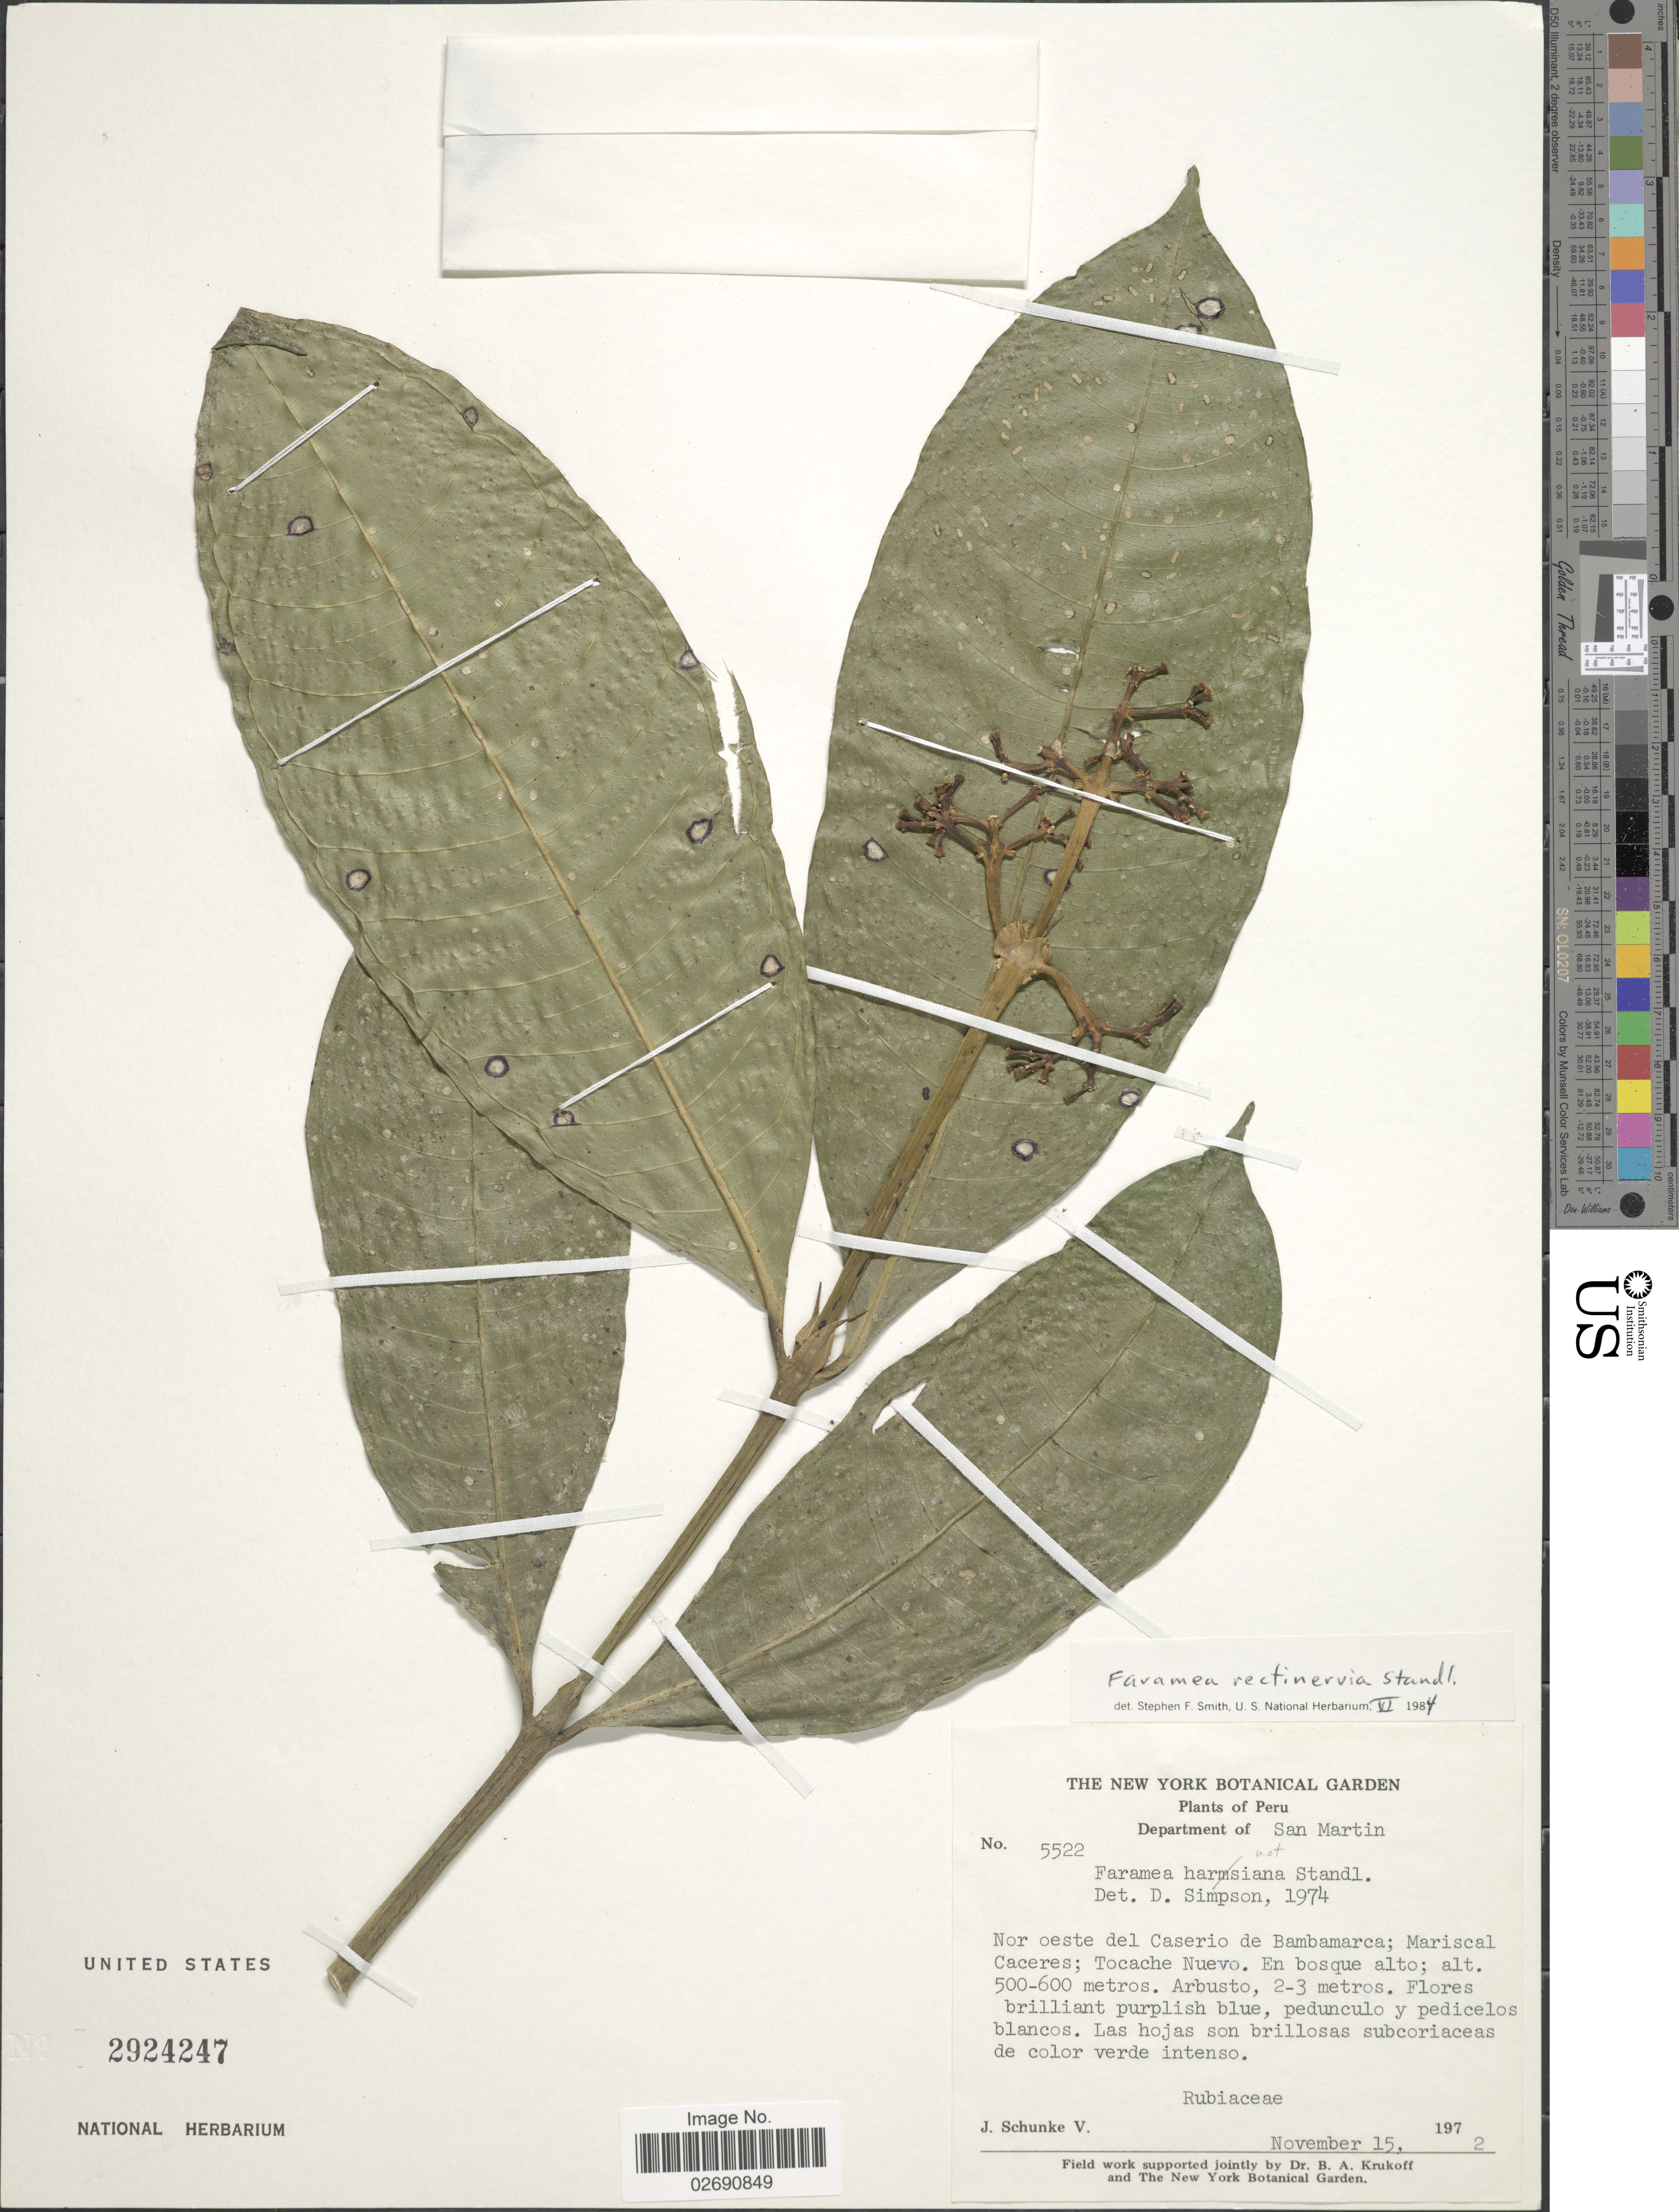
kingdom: Plantae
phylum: Tracheophyta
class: Magnoliopsida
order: Gentianales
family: Rubiaceae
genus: Faramea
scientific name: Faramea rectinervia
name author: Standl.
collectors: J. Schunke Vigo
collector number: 5522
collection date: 1972-11-15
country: Peru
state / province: San Martín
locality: Nor oeste del Caserio de Bambamarca; Mariscal Caceres; Tocache Nuevo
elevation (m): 500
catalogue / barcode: US 2924247